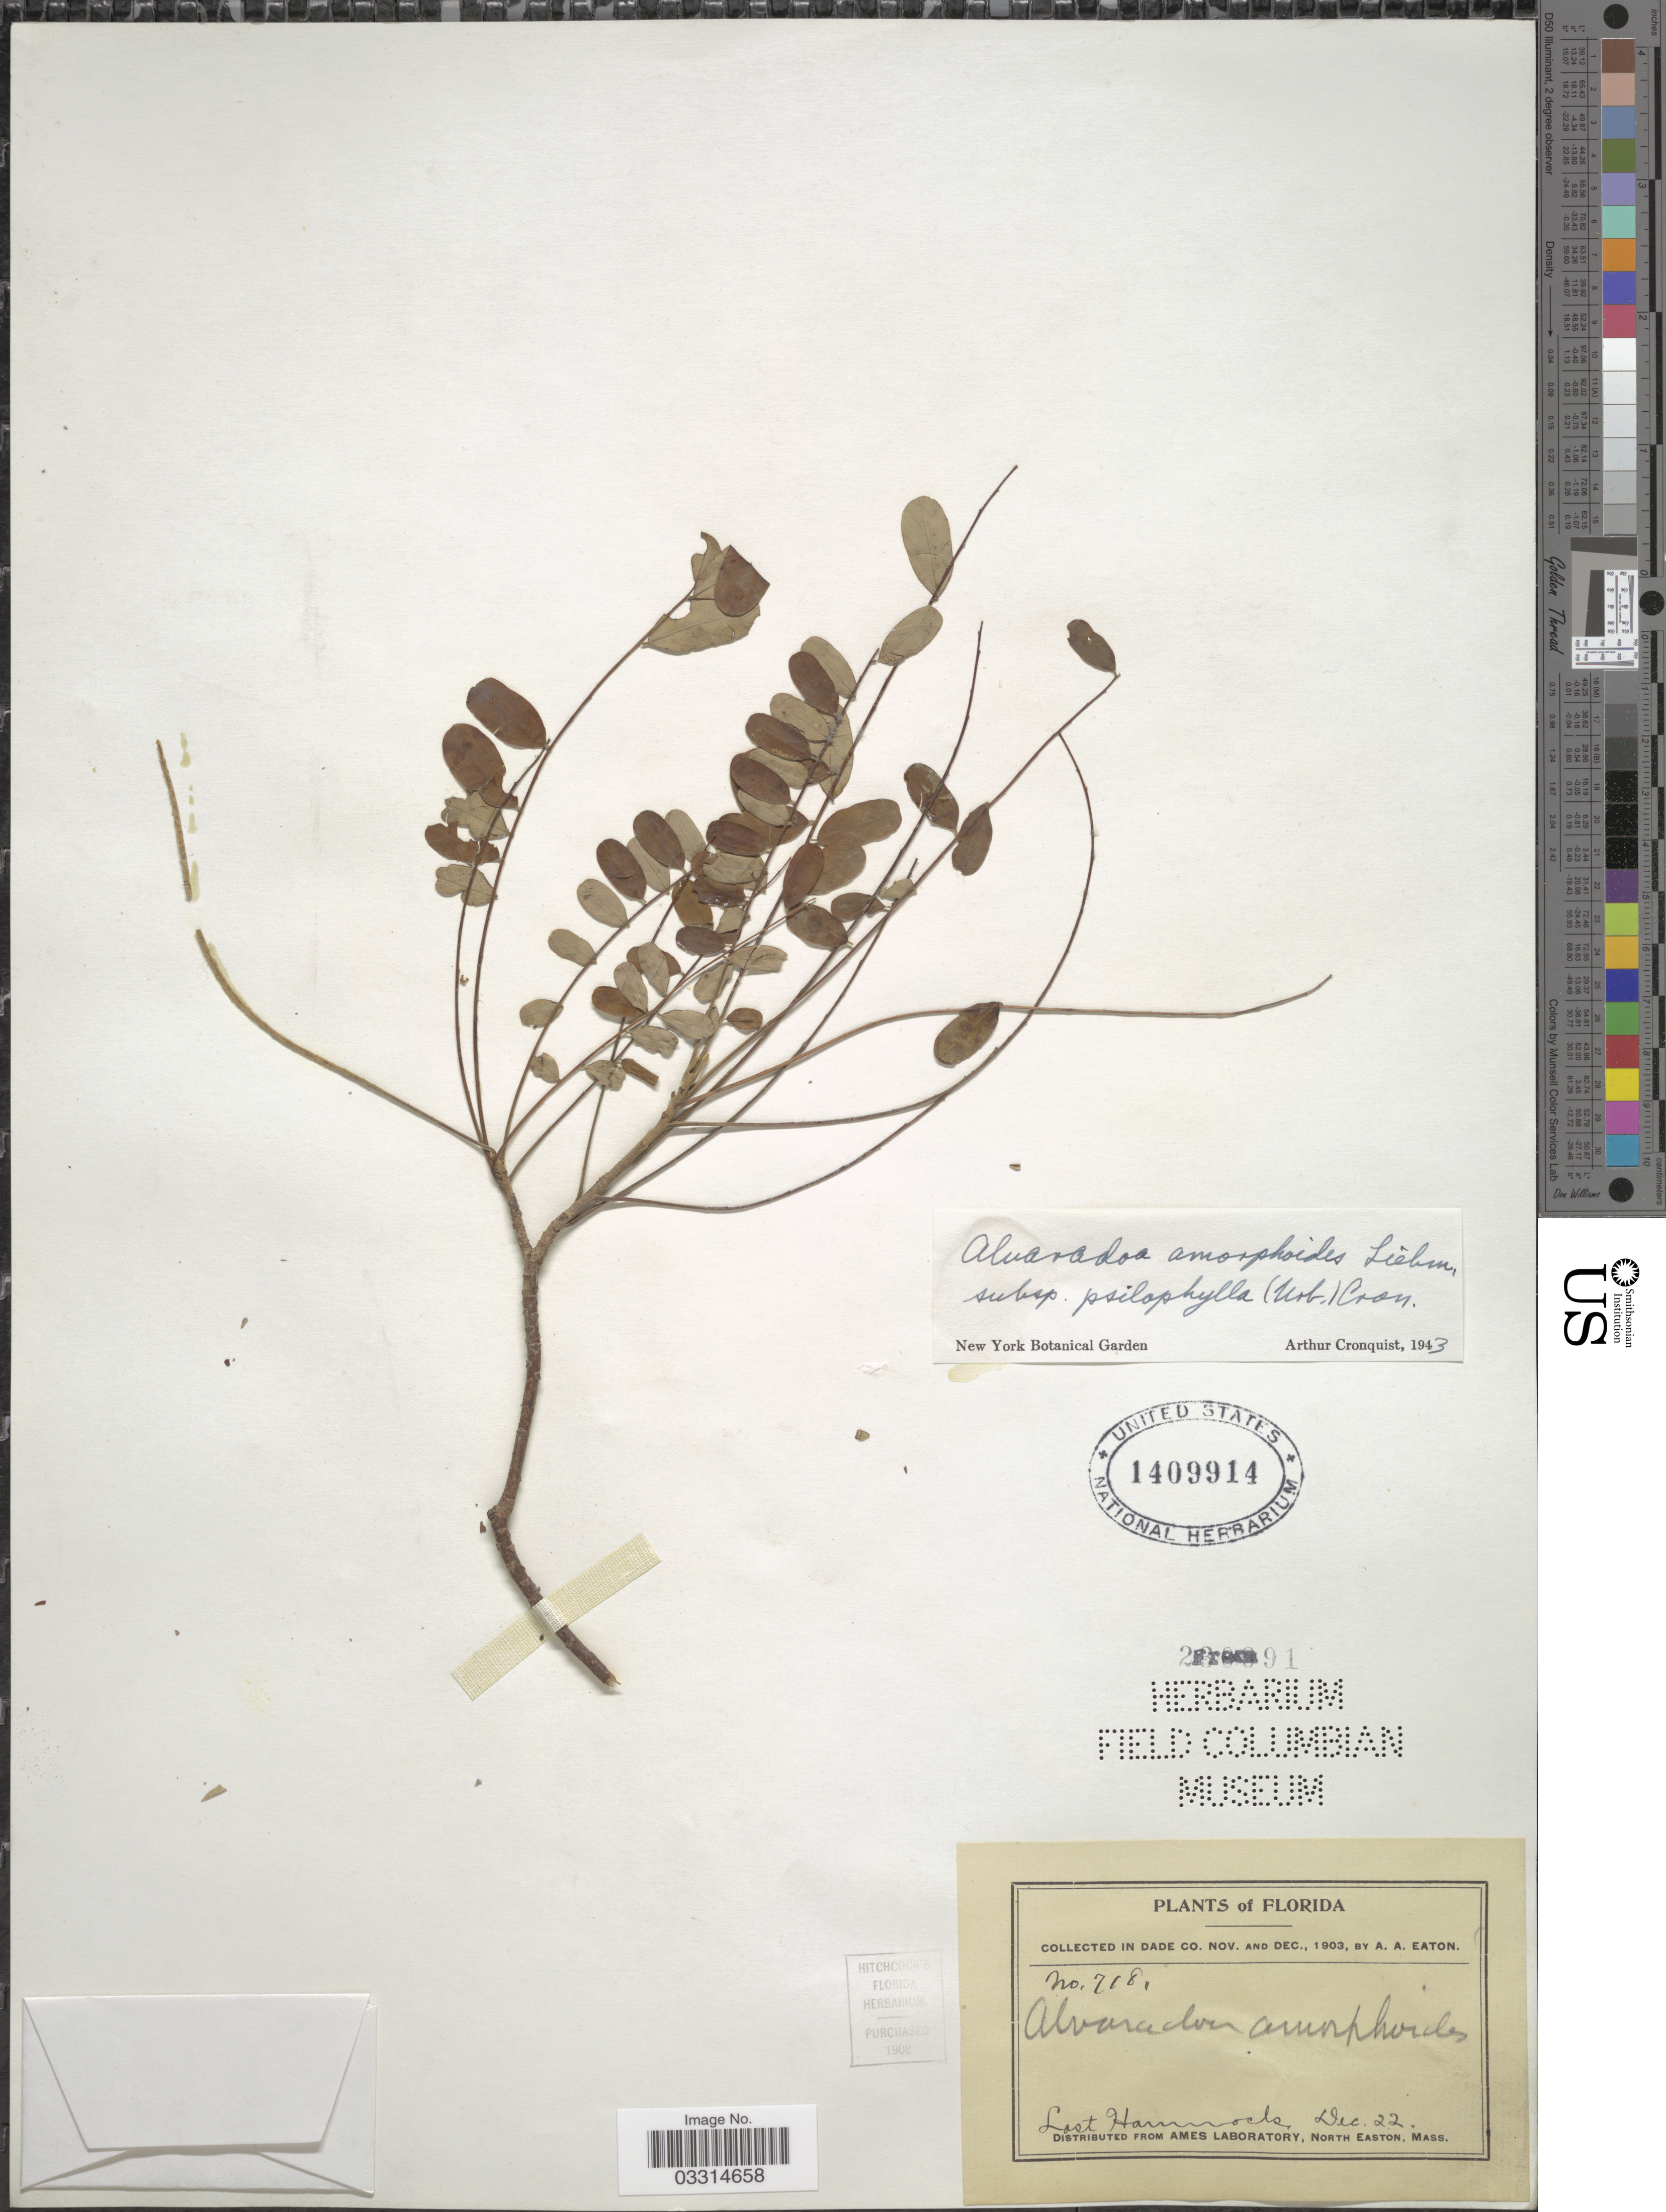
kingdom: Plantae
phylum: Tracheophyta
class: Magnoliopsida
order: Picramniales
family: Picramniaceae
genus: Alvaradoa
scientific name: Alvaradoa amorphoides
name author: Liebm.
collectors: A. A. Eaton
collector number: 718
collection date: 1903-12-22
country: United States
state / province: Florida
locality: Dade Co., Lost Hammock.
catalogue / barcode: US 1409914